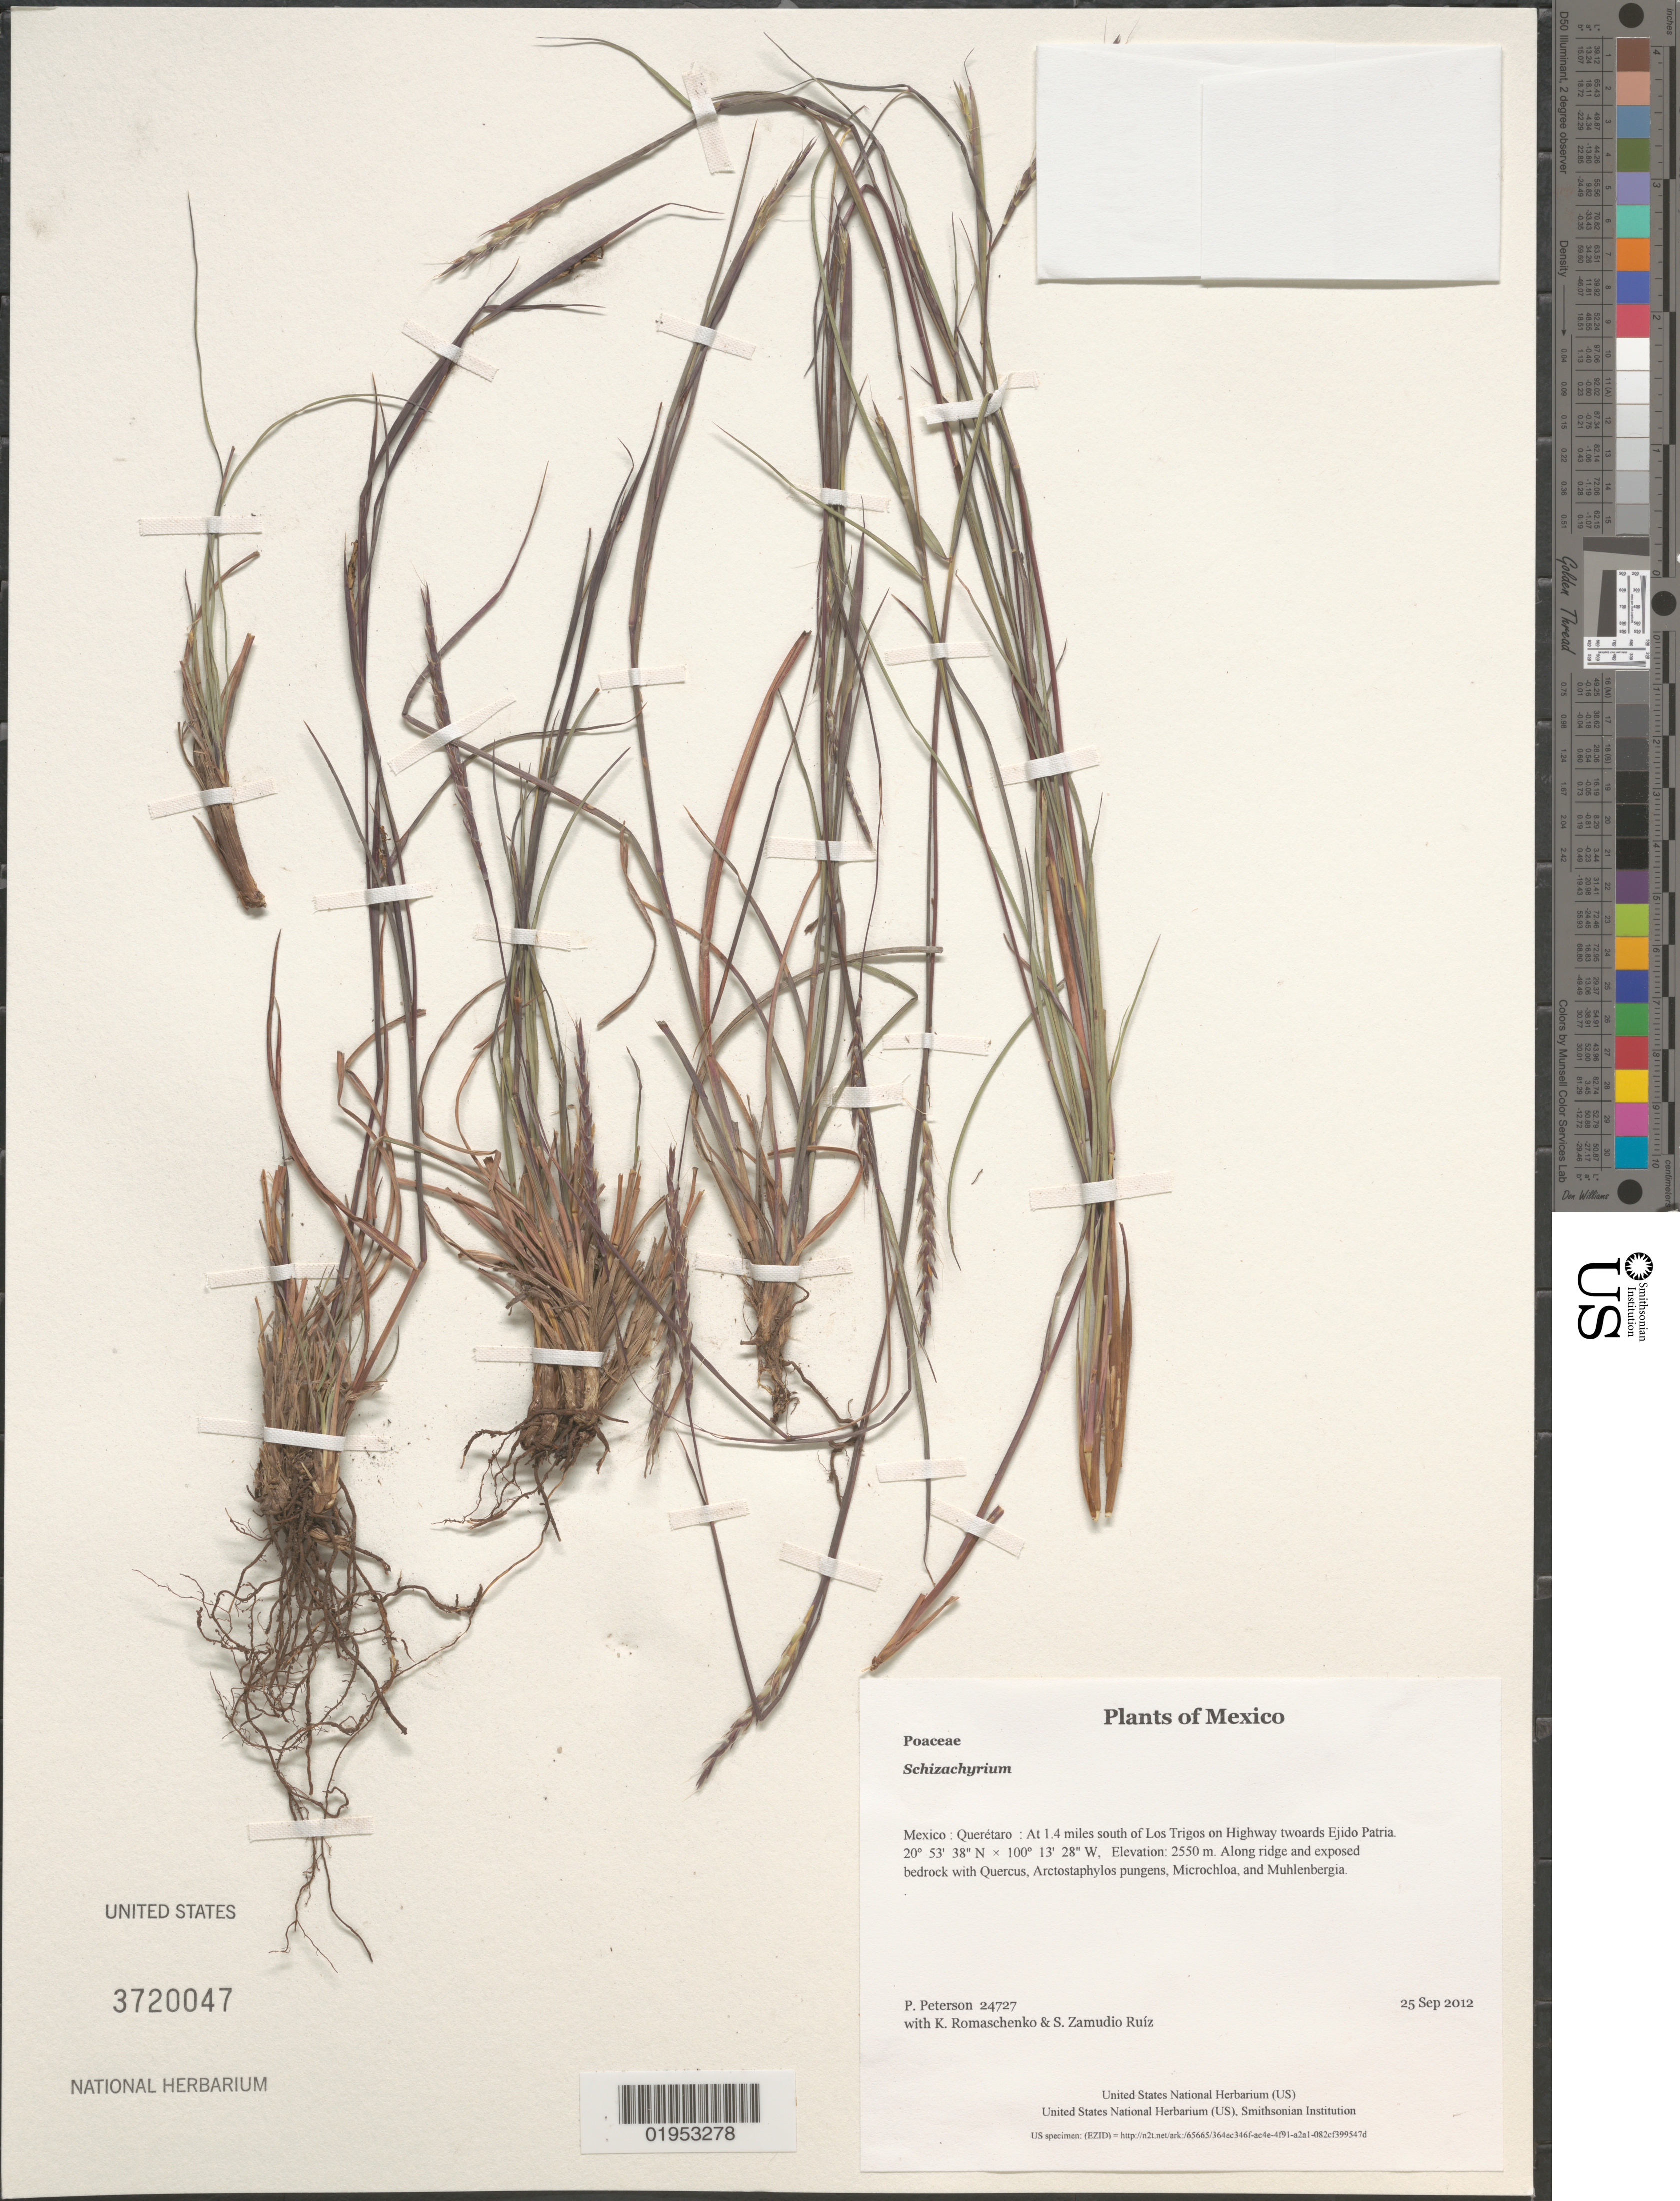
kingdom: Plantae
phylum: Tracheophyta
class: Liliopsida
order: Poales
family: Poaceae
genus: Schizachyrium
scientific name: Schizachyrium sp.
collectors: P. M. Peterson, K. Romaschenko & S. Zamudio Ruíz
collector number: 24727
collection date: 2012-09-25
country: Mexico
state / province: Querétaro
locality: At 1.4 miles south of Los Trigos on Highway towards Ejido Patria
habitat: Along ridge and exposed bedrock with Quercus, Arctostaphylos pungens, Microchloa, and Muhlenbergia.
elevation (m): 2550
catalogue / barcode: US 3720047